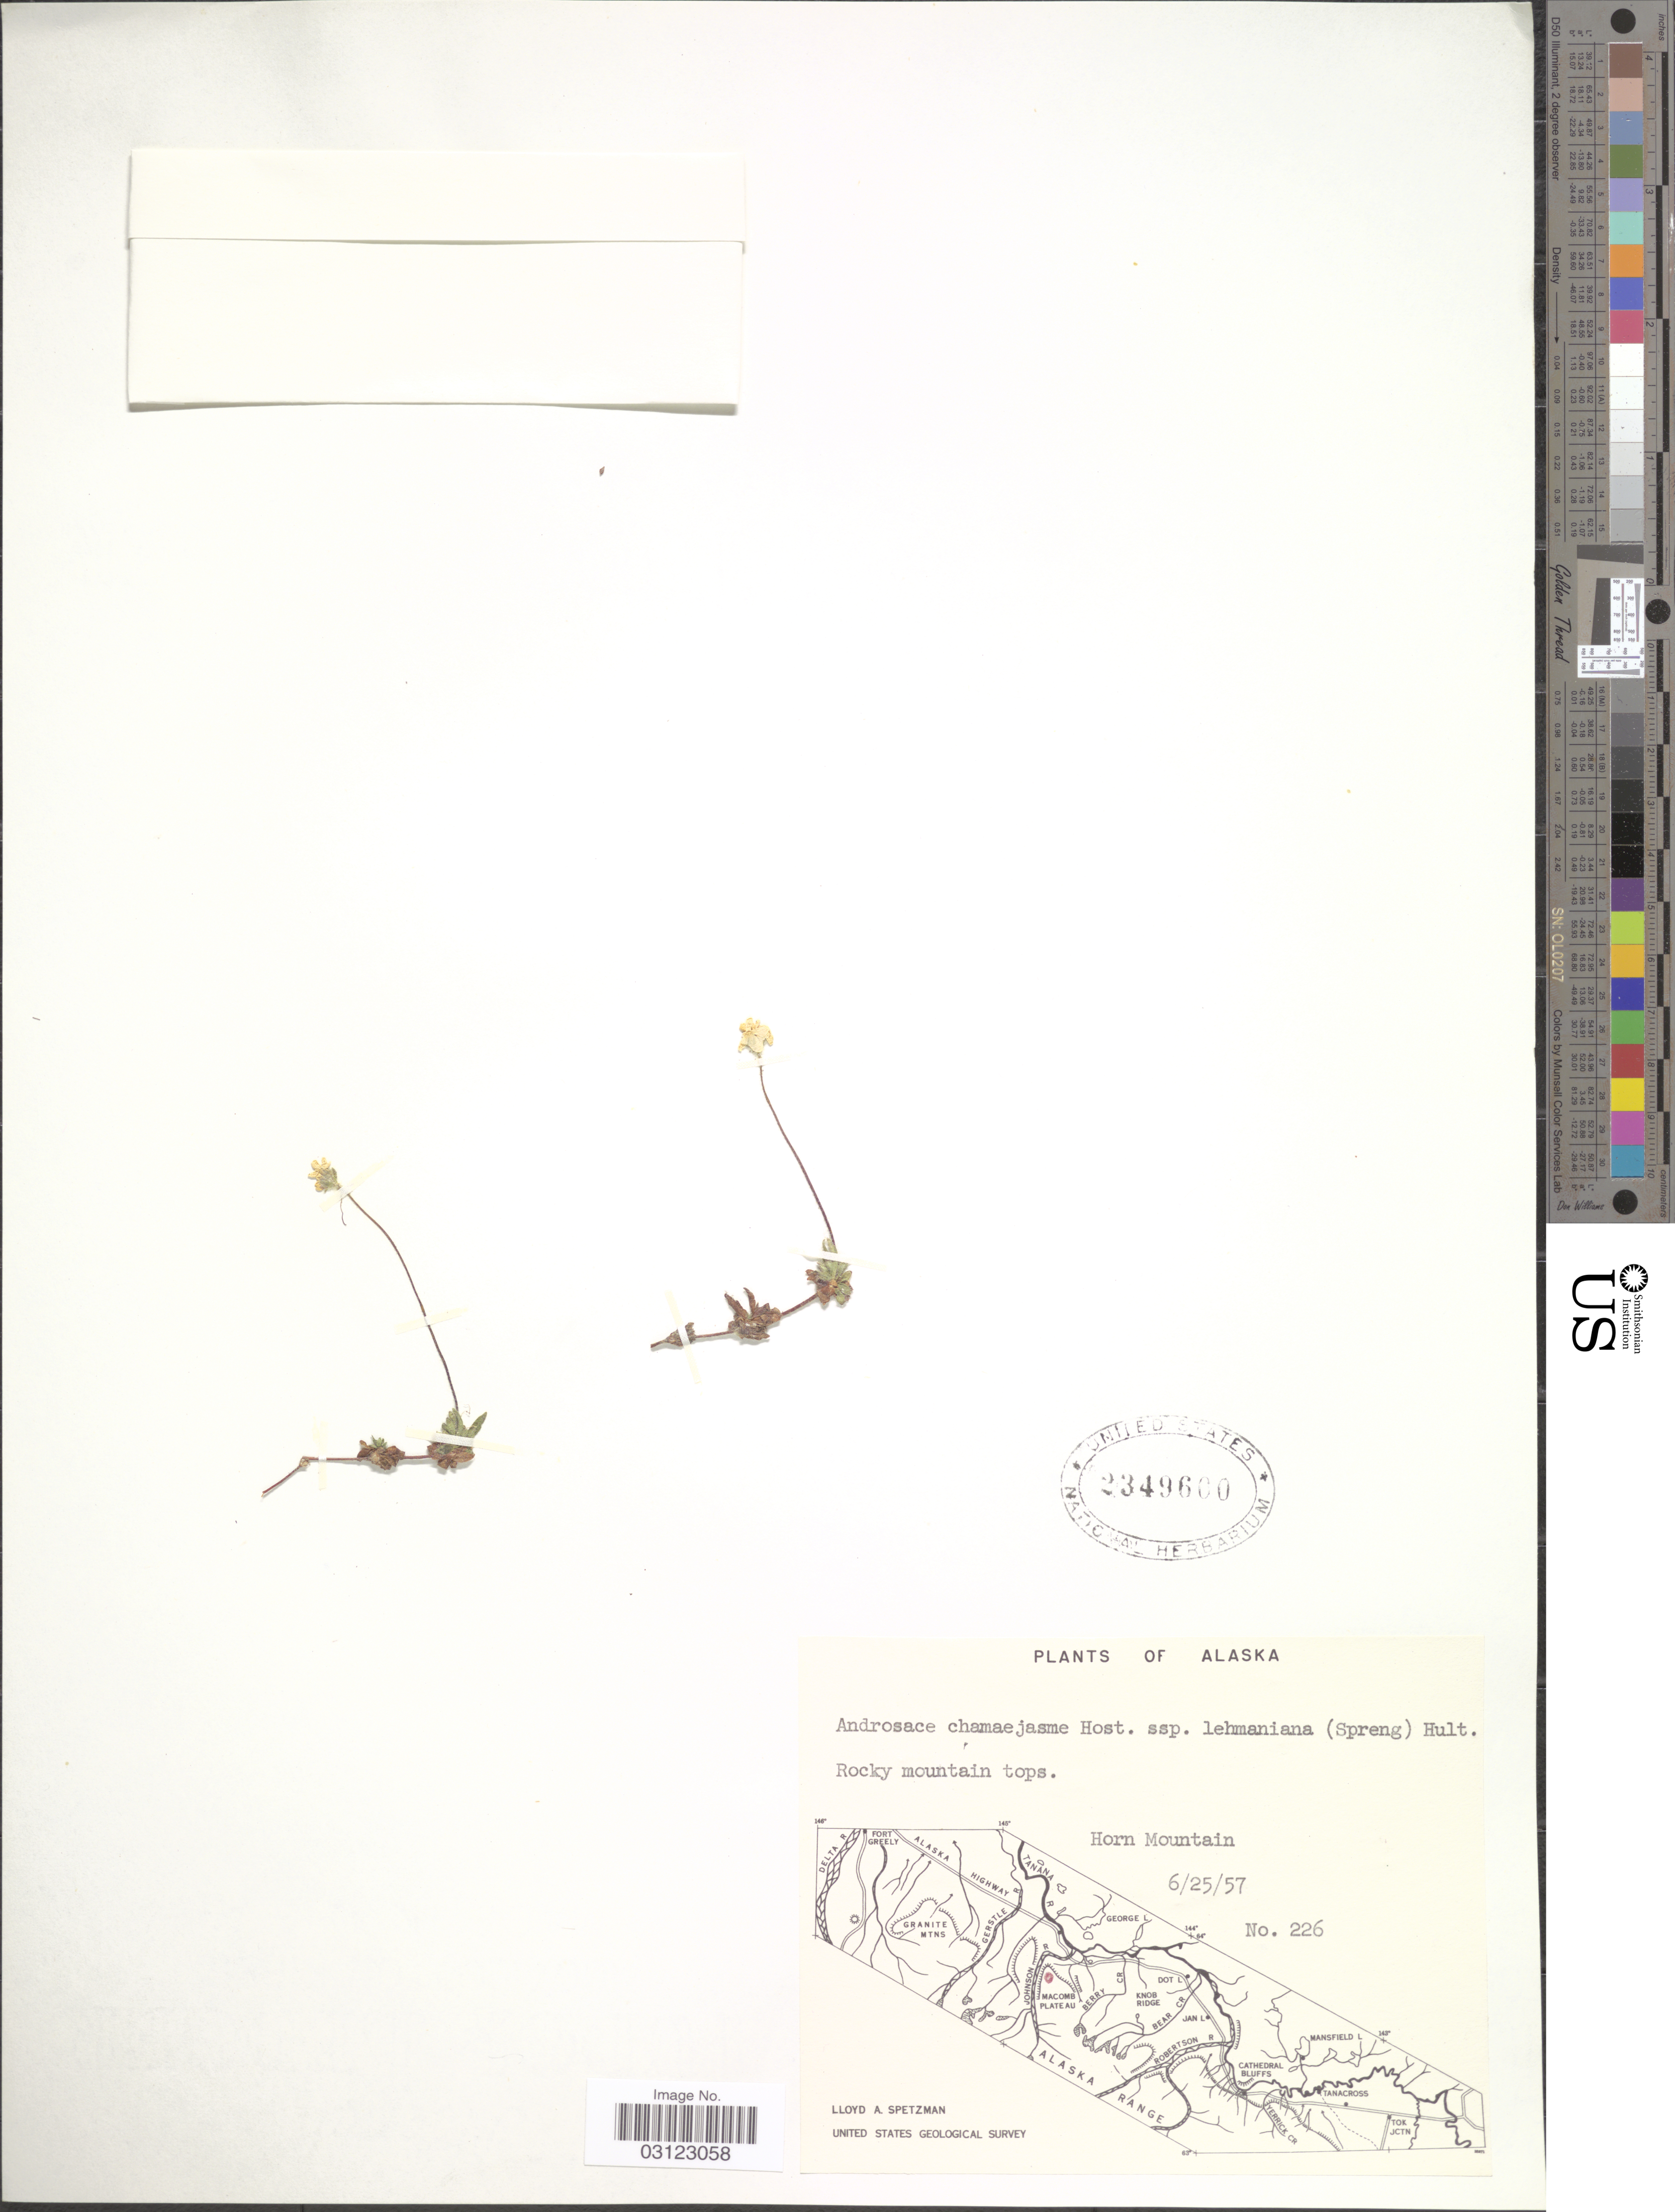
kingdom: Plantae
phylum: Tracheophyta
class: Magnoliopsida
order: Ericales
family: Primulaceae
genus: Androsace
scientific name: Androsace chamaejasme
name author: Wulfen ex Host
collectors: L. Spetzman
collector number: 226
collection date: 1957-06-25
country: United States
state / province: Alaska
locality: Rocky mountain tops. Horn Mountain.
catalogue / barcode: US 2349600